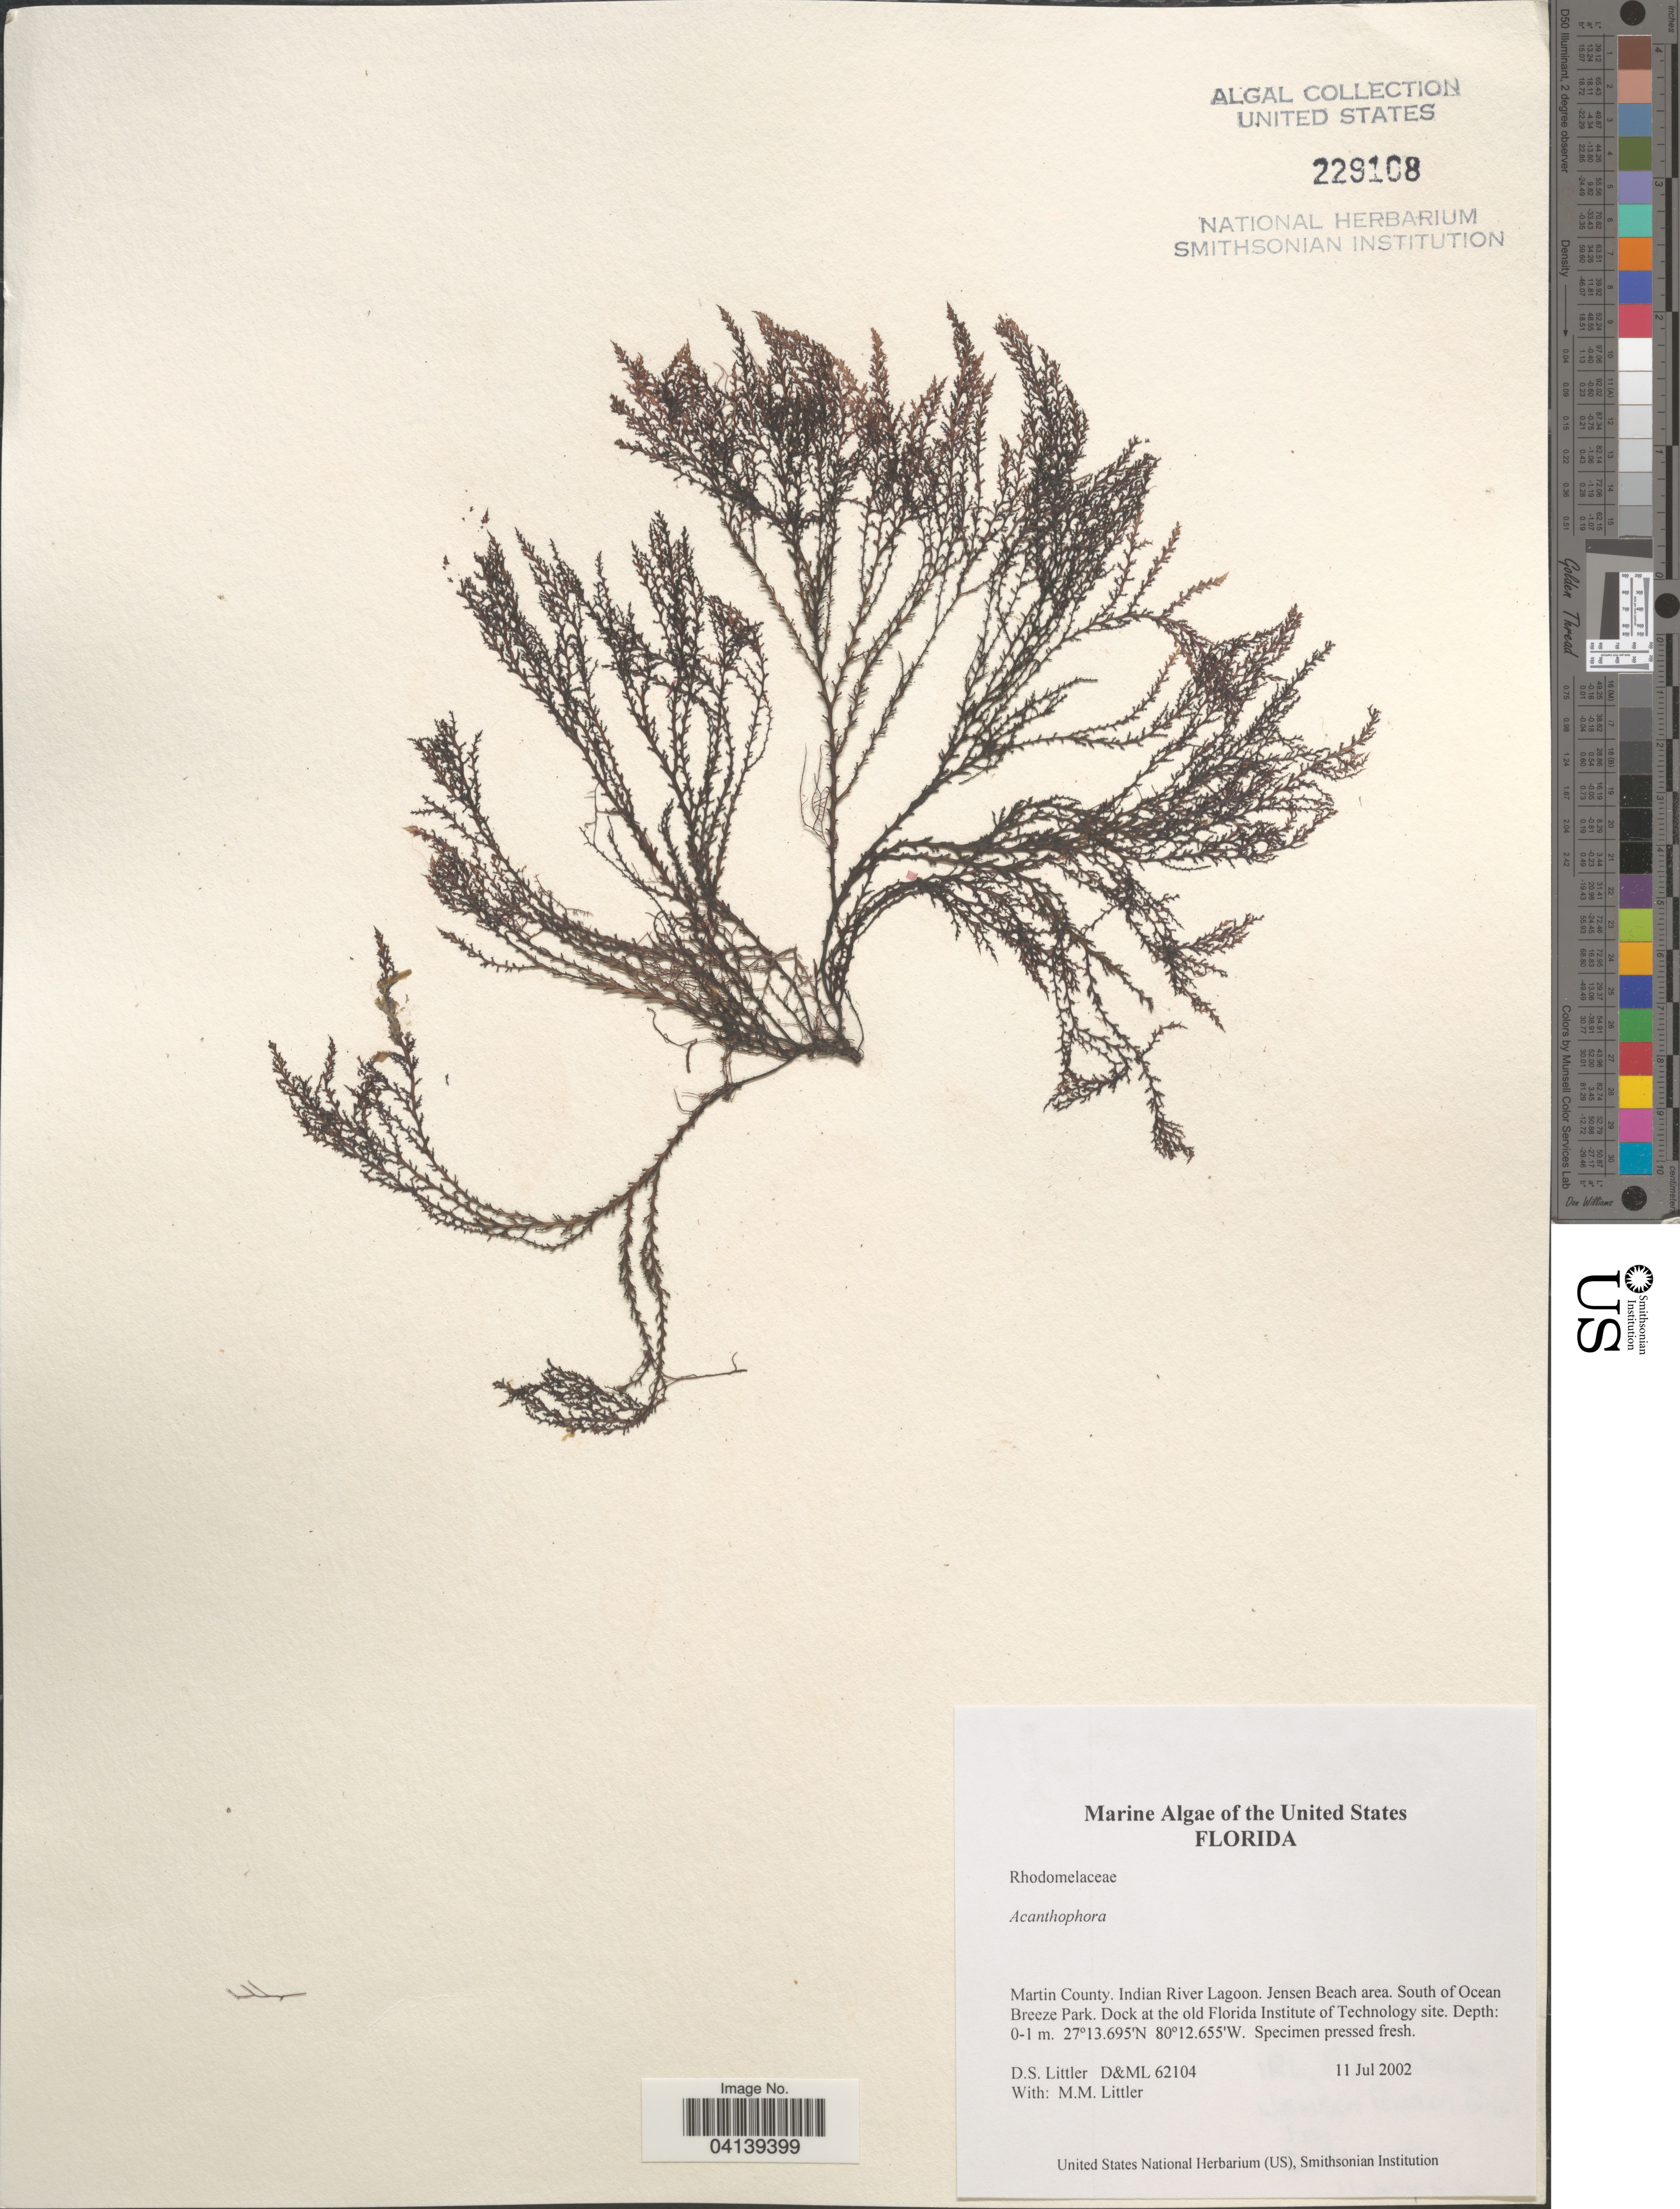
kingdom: Plantae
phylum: Rhodophyta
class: Florideophyceae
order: Ceramiales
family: Rhodomelaceae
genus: Acanthophora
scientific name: Acanthophora sp.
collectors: D. S. Littler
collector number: D&ML62104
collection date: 2002-07-11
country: United States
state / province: Florida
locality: Martin County. Indian River Lagoon. Jensen Beach area. South of Ocean Breeze Park. Dock at the old Florida Institute of Technology site.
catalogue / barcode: US 229108